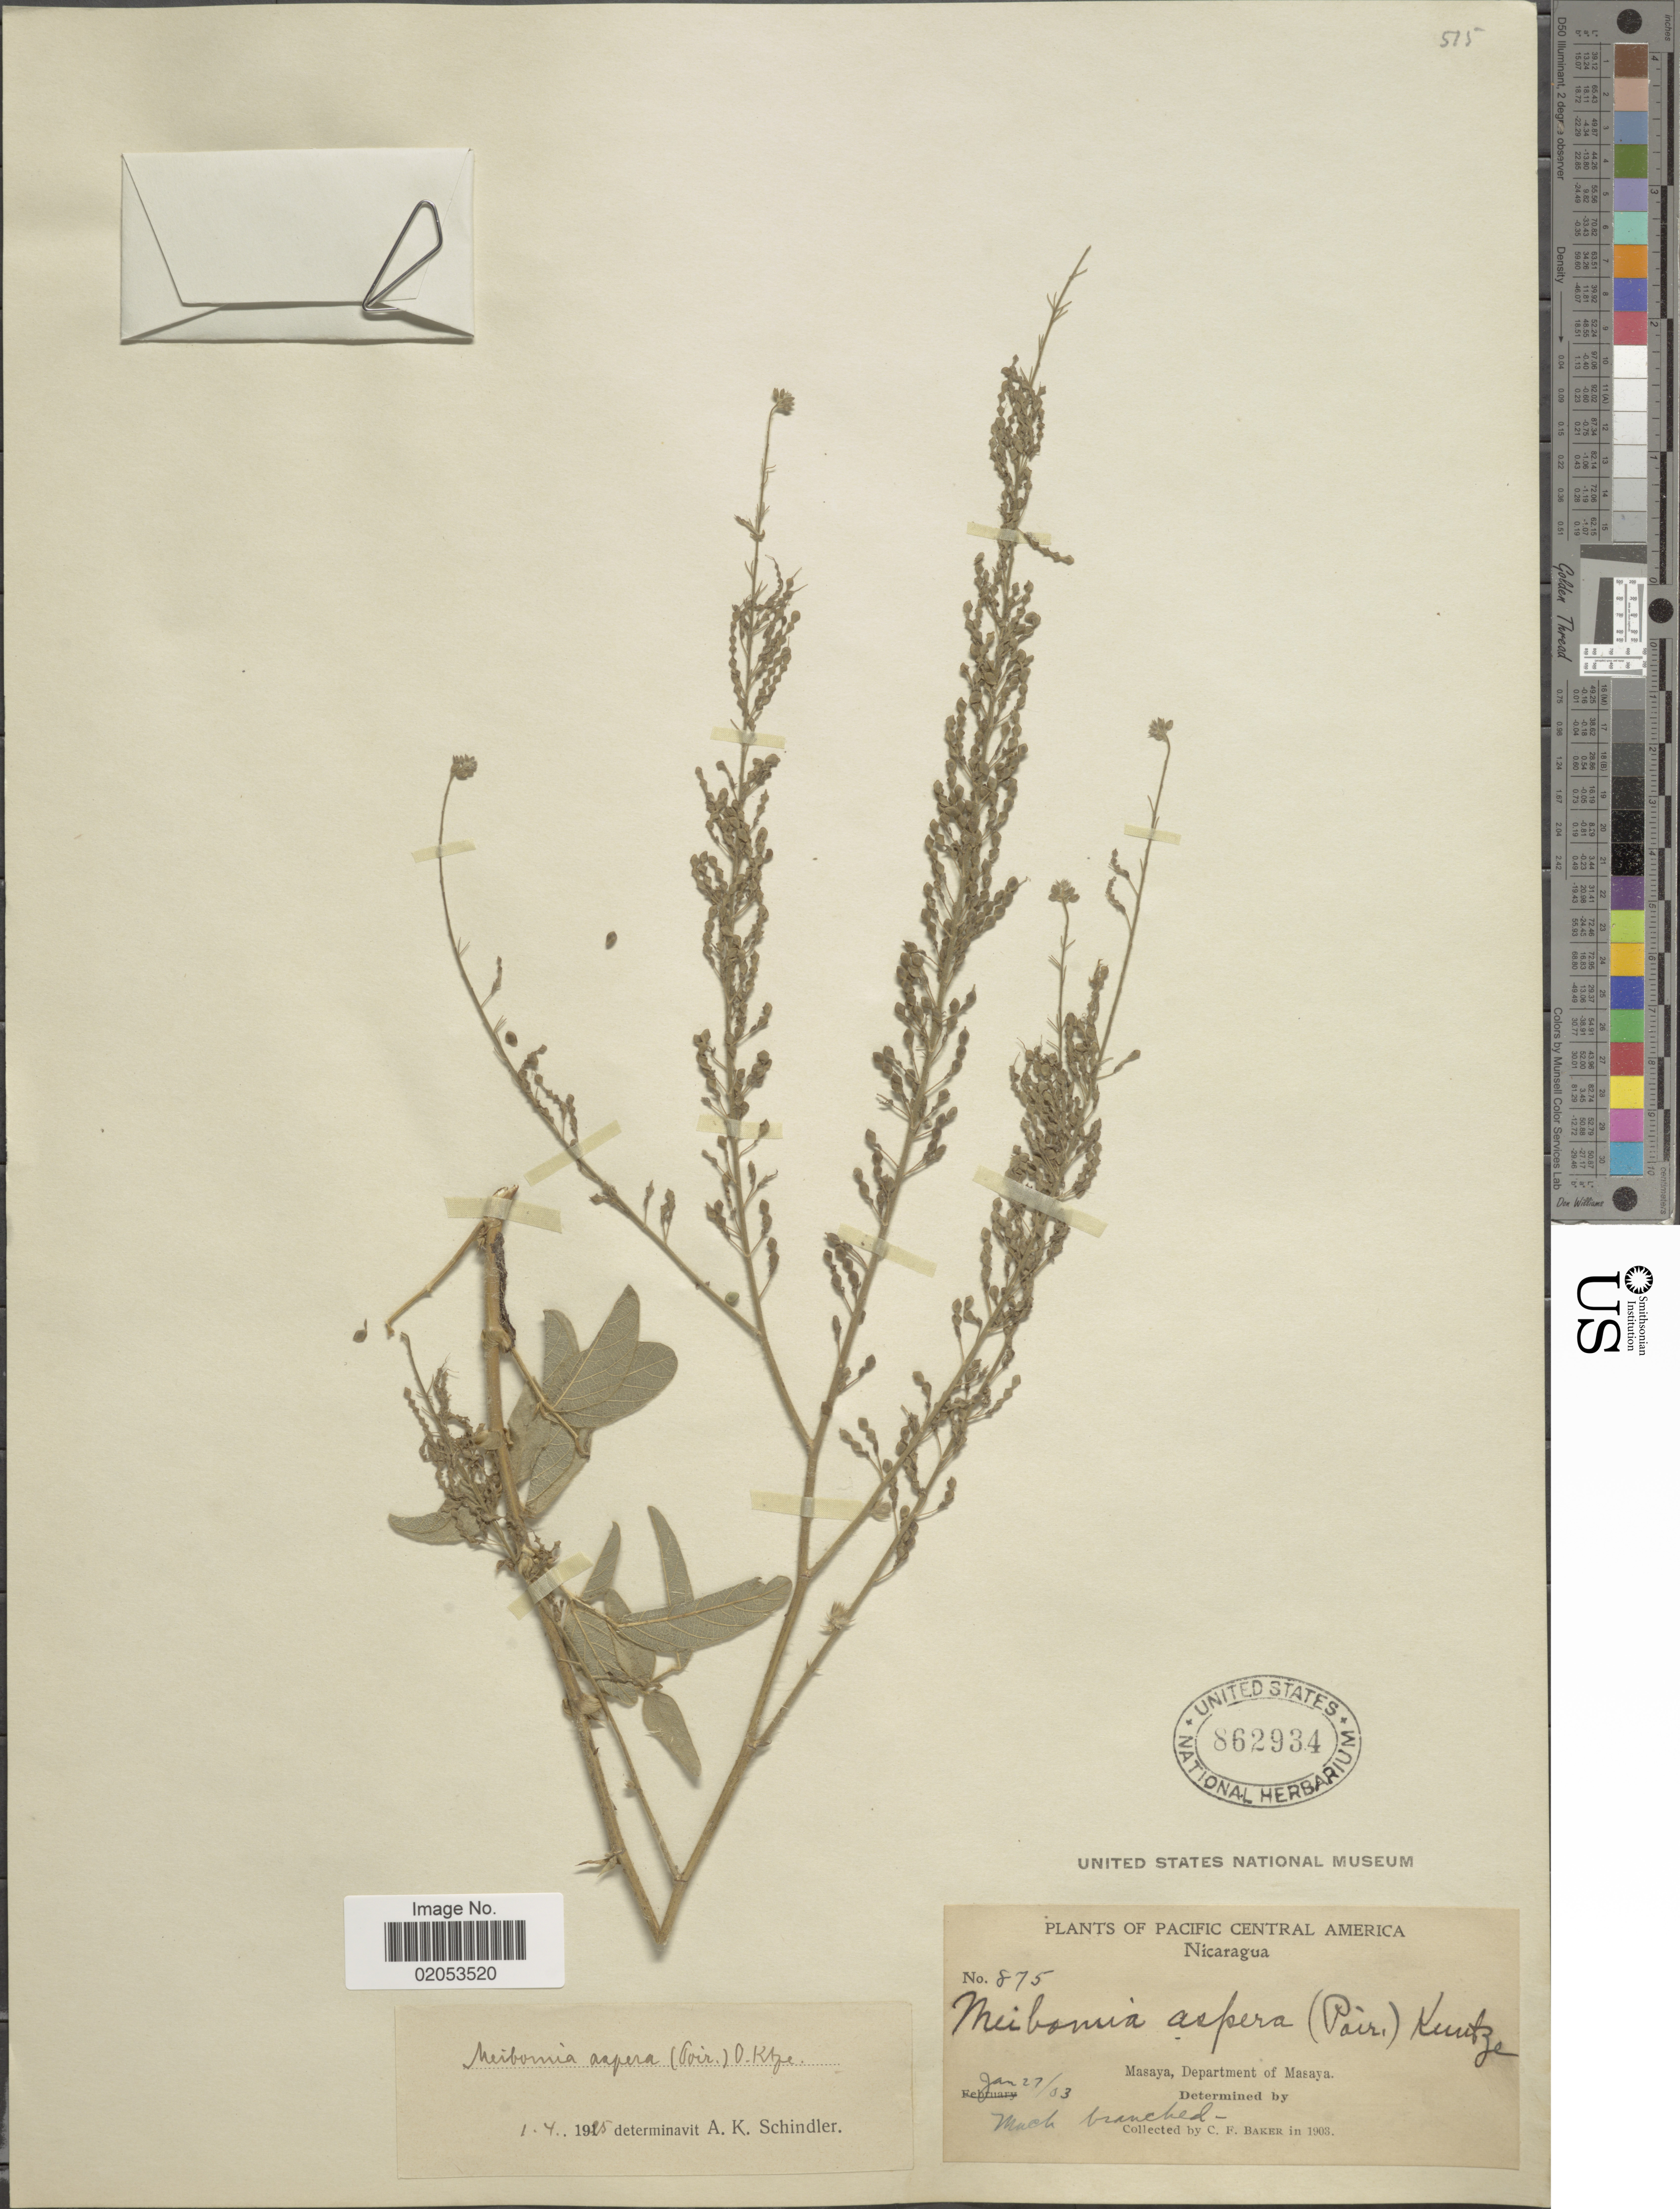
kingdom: Plantae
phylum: Tracheophyta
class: Magnoliopsida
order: Fabales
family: Fabaceae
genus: Desmodium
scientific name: Desmodium distortum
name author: (Aubl.) J.F. Macbr.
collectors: C. F. Baker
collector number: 875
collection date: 1903-01-27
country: Nicaragua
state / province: Masaya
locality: Pacific Central America, Masaya, Department of Masaya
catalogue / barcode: US 862934